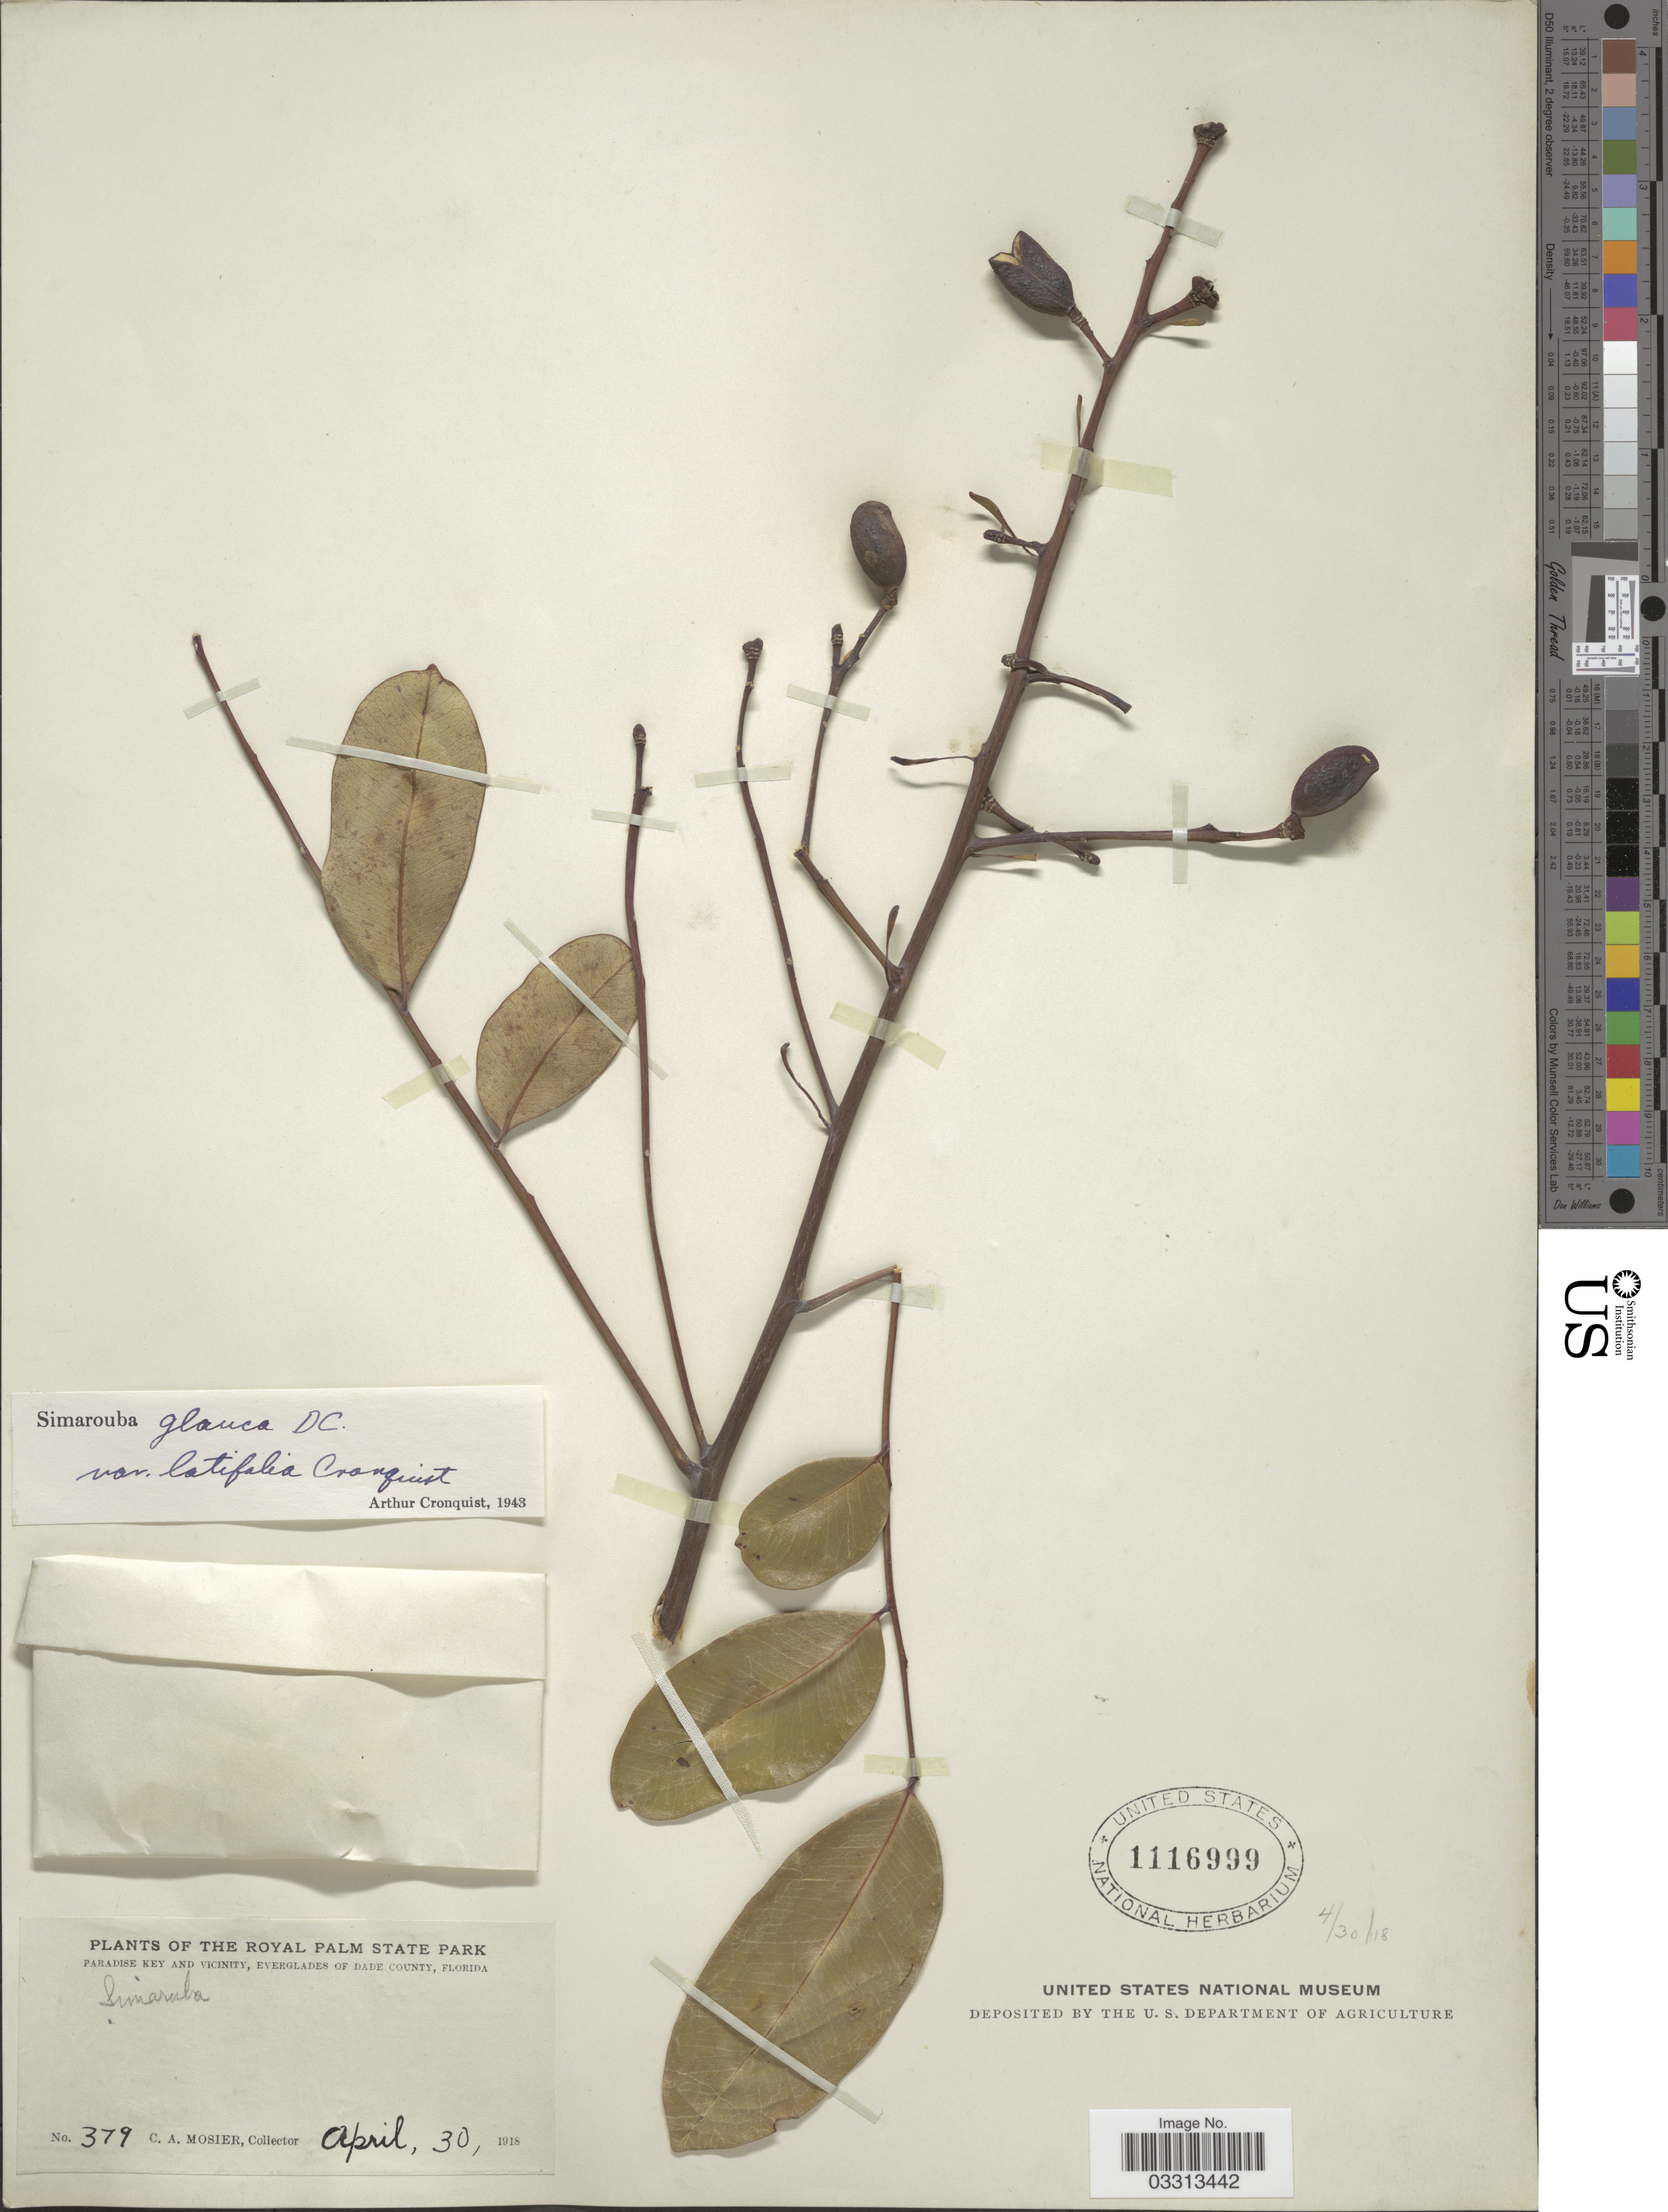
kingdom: Plantae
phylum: Tracheophyta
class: Magnoliopsida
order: Sapindales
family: Simaroubaceae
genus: Simarouba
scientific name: Simarouba glauca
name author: DC.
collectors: C. A. Mosier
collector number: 379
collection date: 1918-04-30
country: United States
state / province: Florida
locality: The Royal Palm State Park. Paradise Key and Vicinity, Everglades of Dade County.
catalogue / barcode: US 1116999